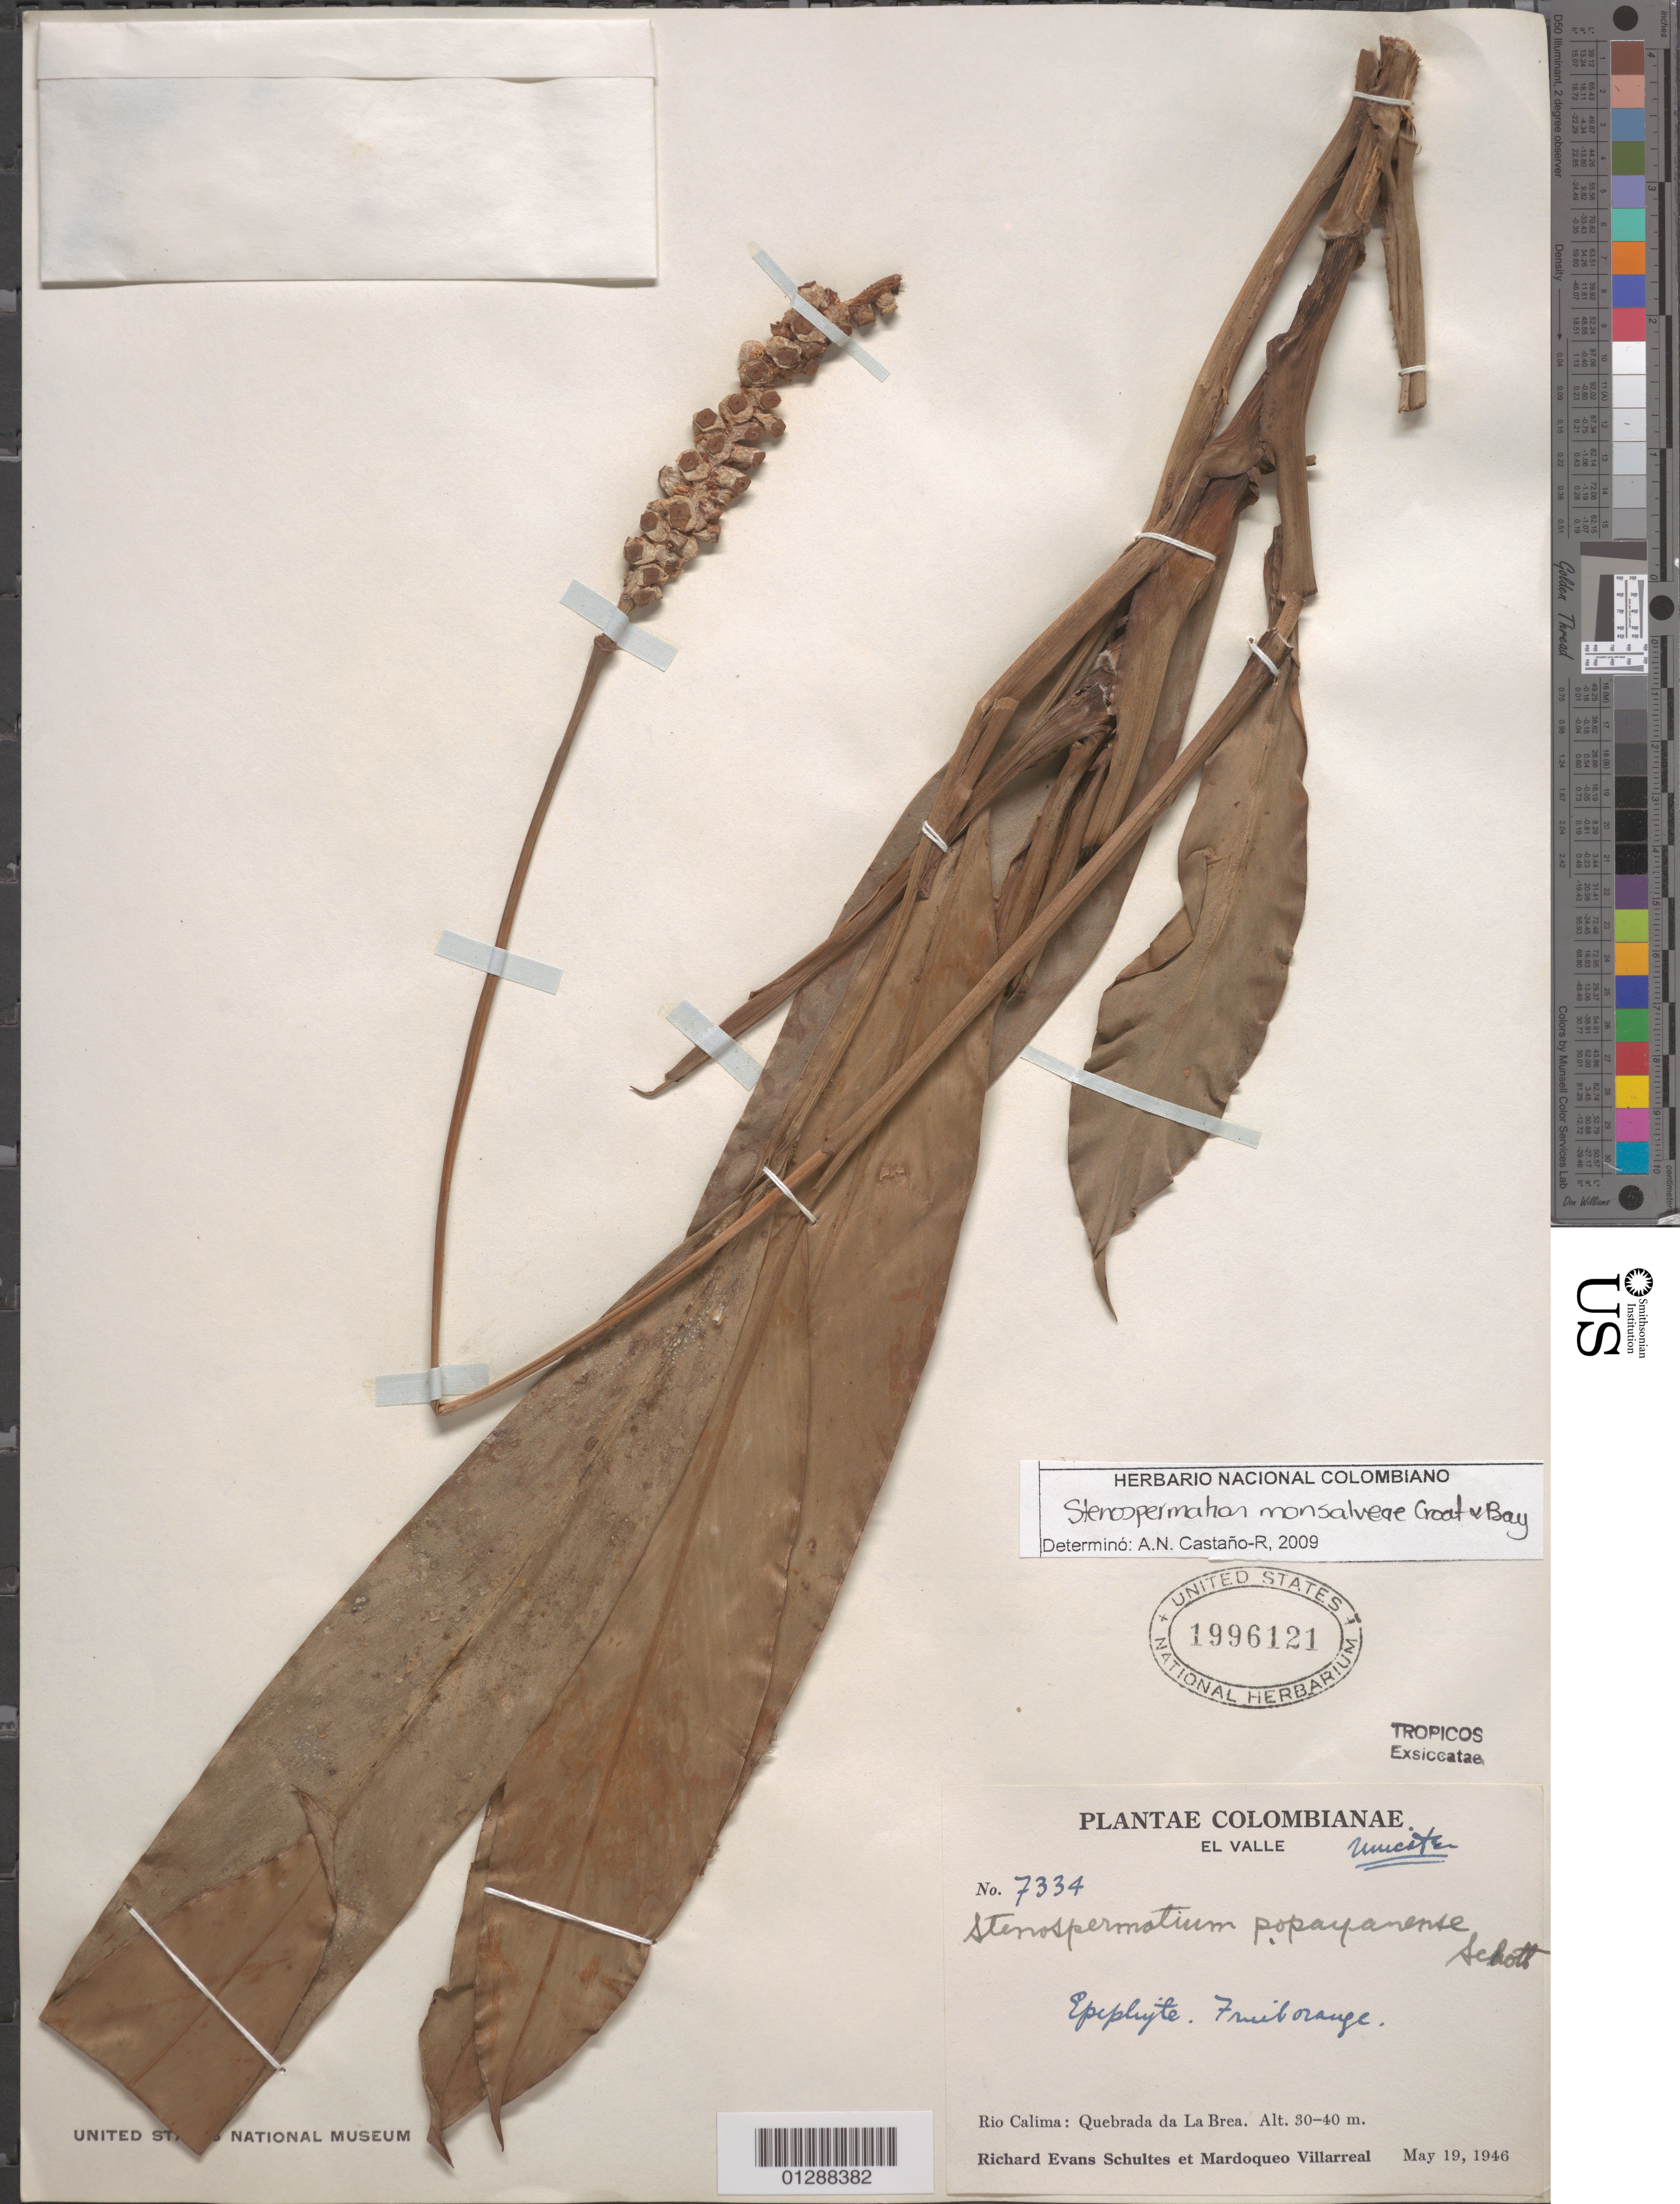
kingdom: Plantae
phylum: Tracheophyta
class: Liliopsida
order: Alismatales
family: Araceae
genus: Stenospermation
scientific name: Stenospermation monsalveae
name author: Croat & D.C. Bay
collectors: R. E. Schultes & M. Villarreal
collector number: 7334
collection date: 1946-05-19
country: Colombia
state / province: Valle del Cauca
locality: El Valle. Rio Calima: Quebrada de La Brea.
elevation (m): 30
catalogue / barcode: US 1996121